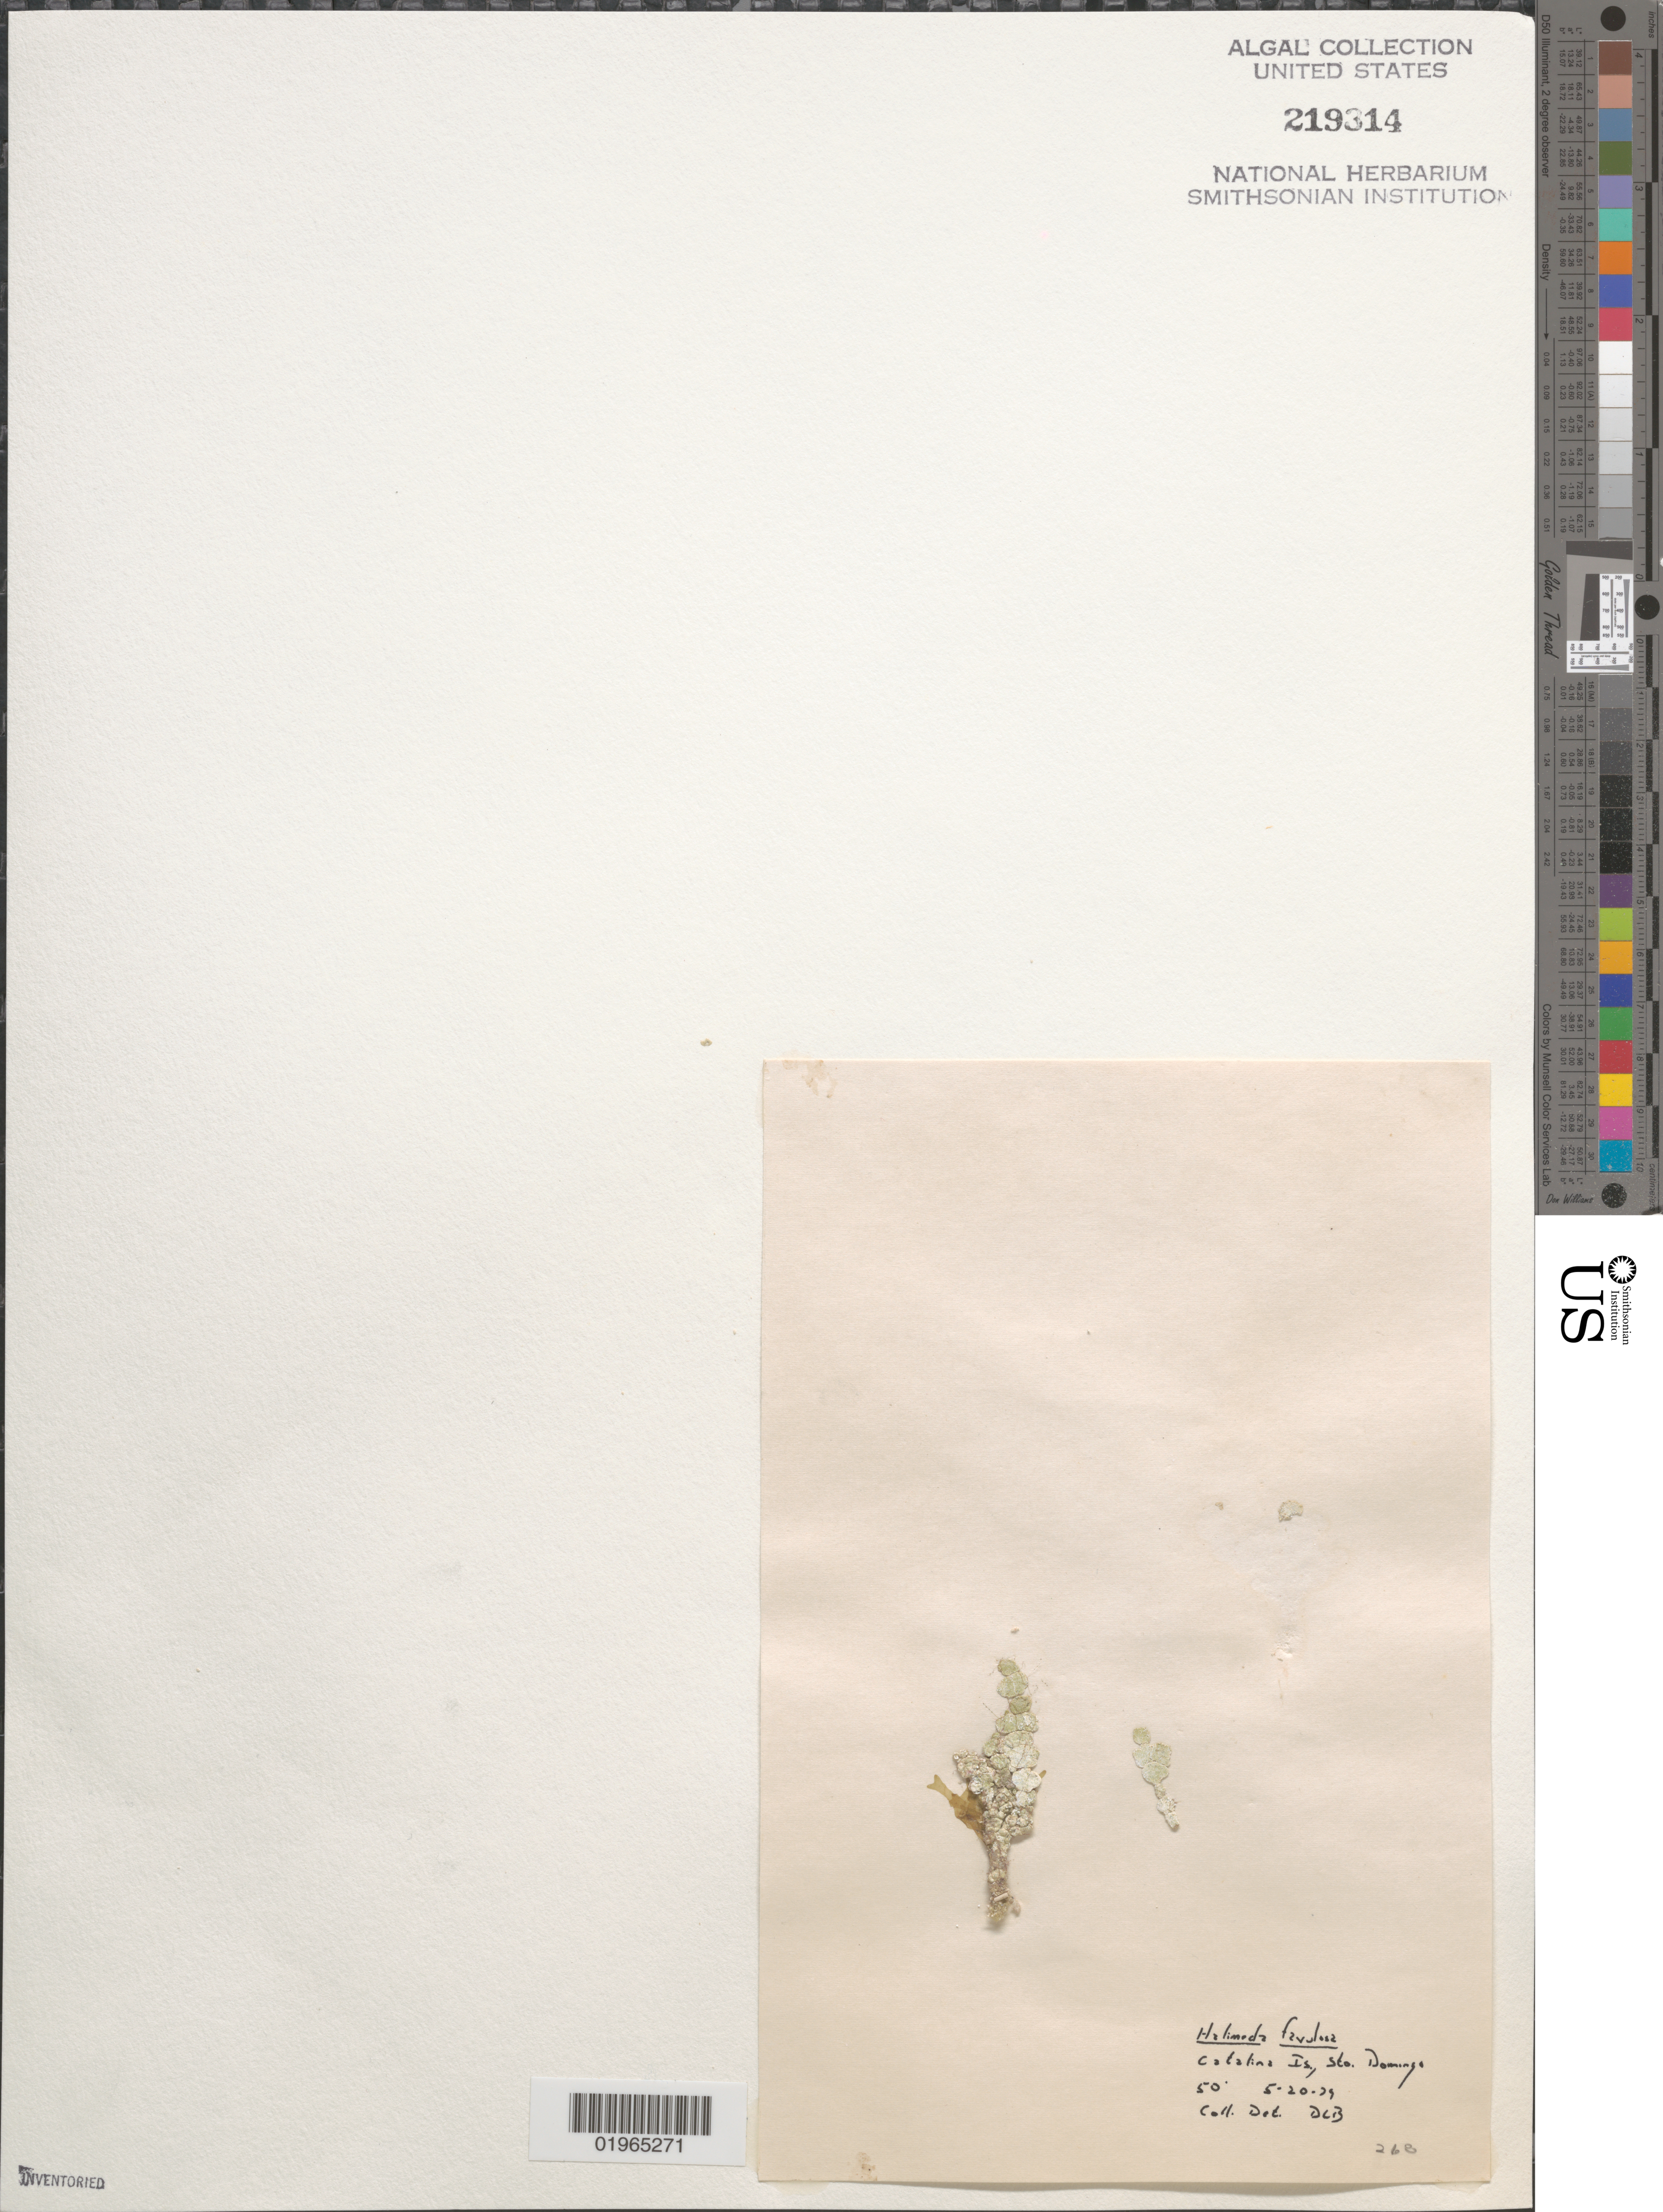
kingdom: Plantae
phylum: Chlorophyta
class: Ulvophyceae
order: Bryopsidales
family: Halimedaceae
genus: Halimeda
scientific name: Halimeda favulosa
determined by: Ballantine, D. L.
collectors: D.L. Ballantine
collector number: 268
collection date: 1979-05-20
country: Dominican Republic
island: Catalina Island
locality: Santo Domingo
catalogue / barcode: US 219314